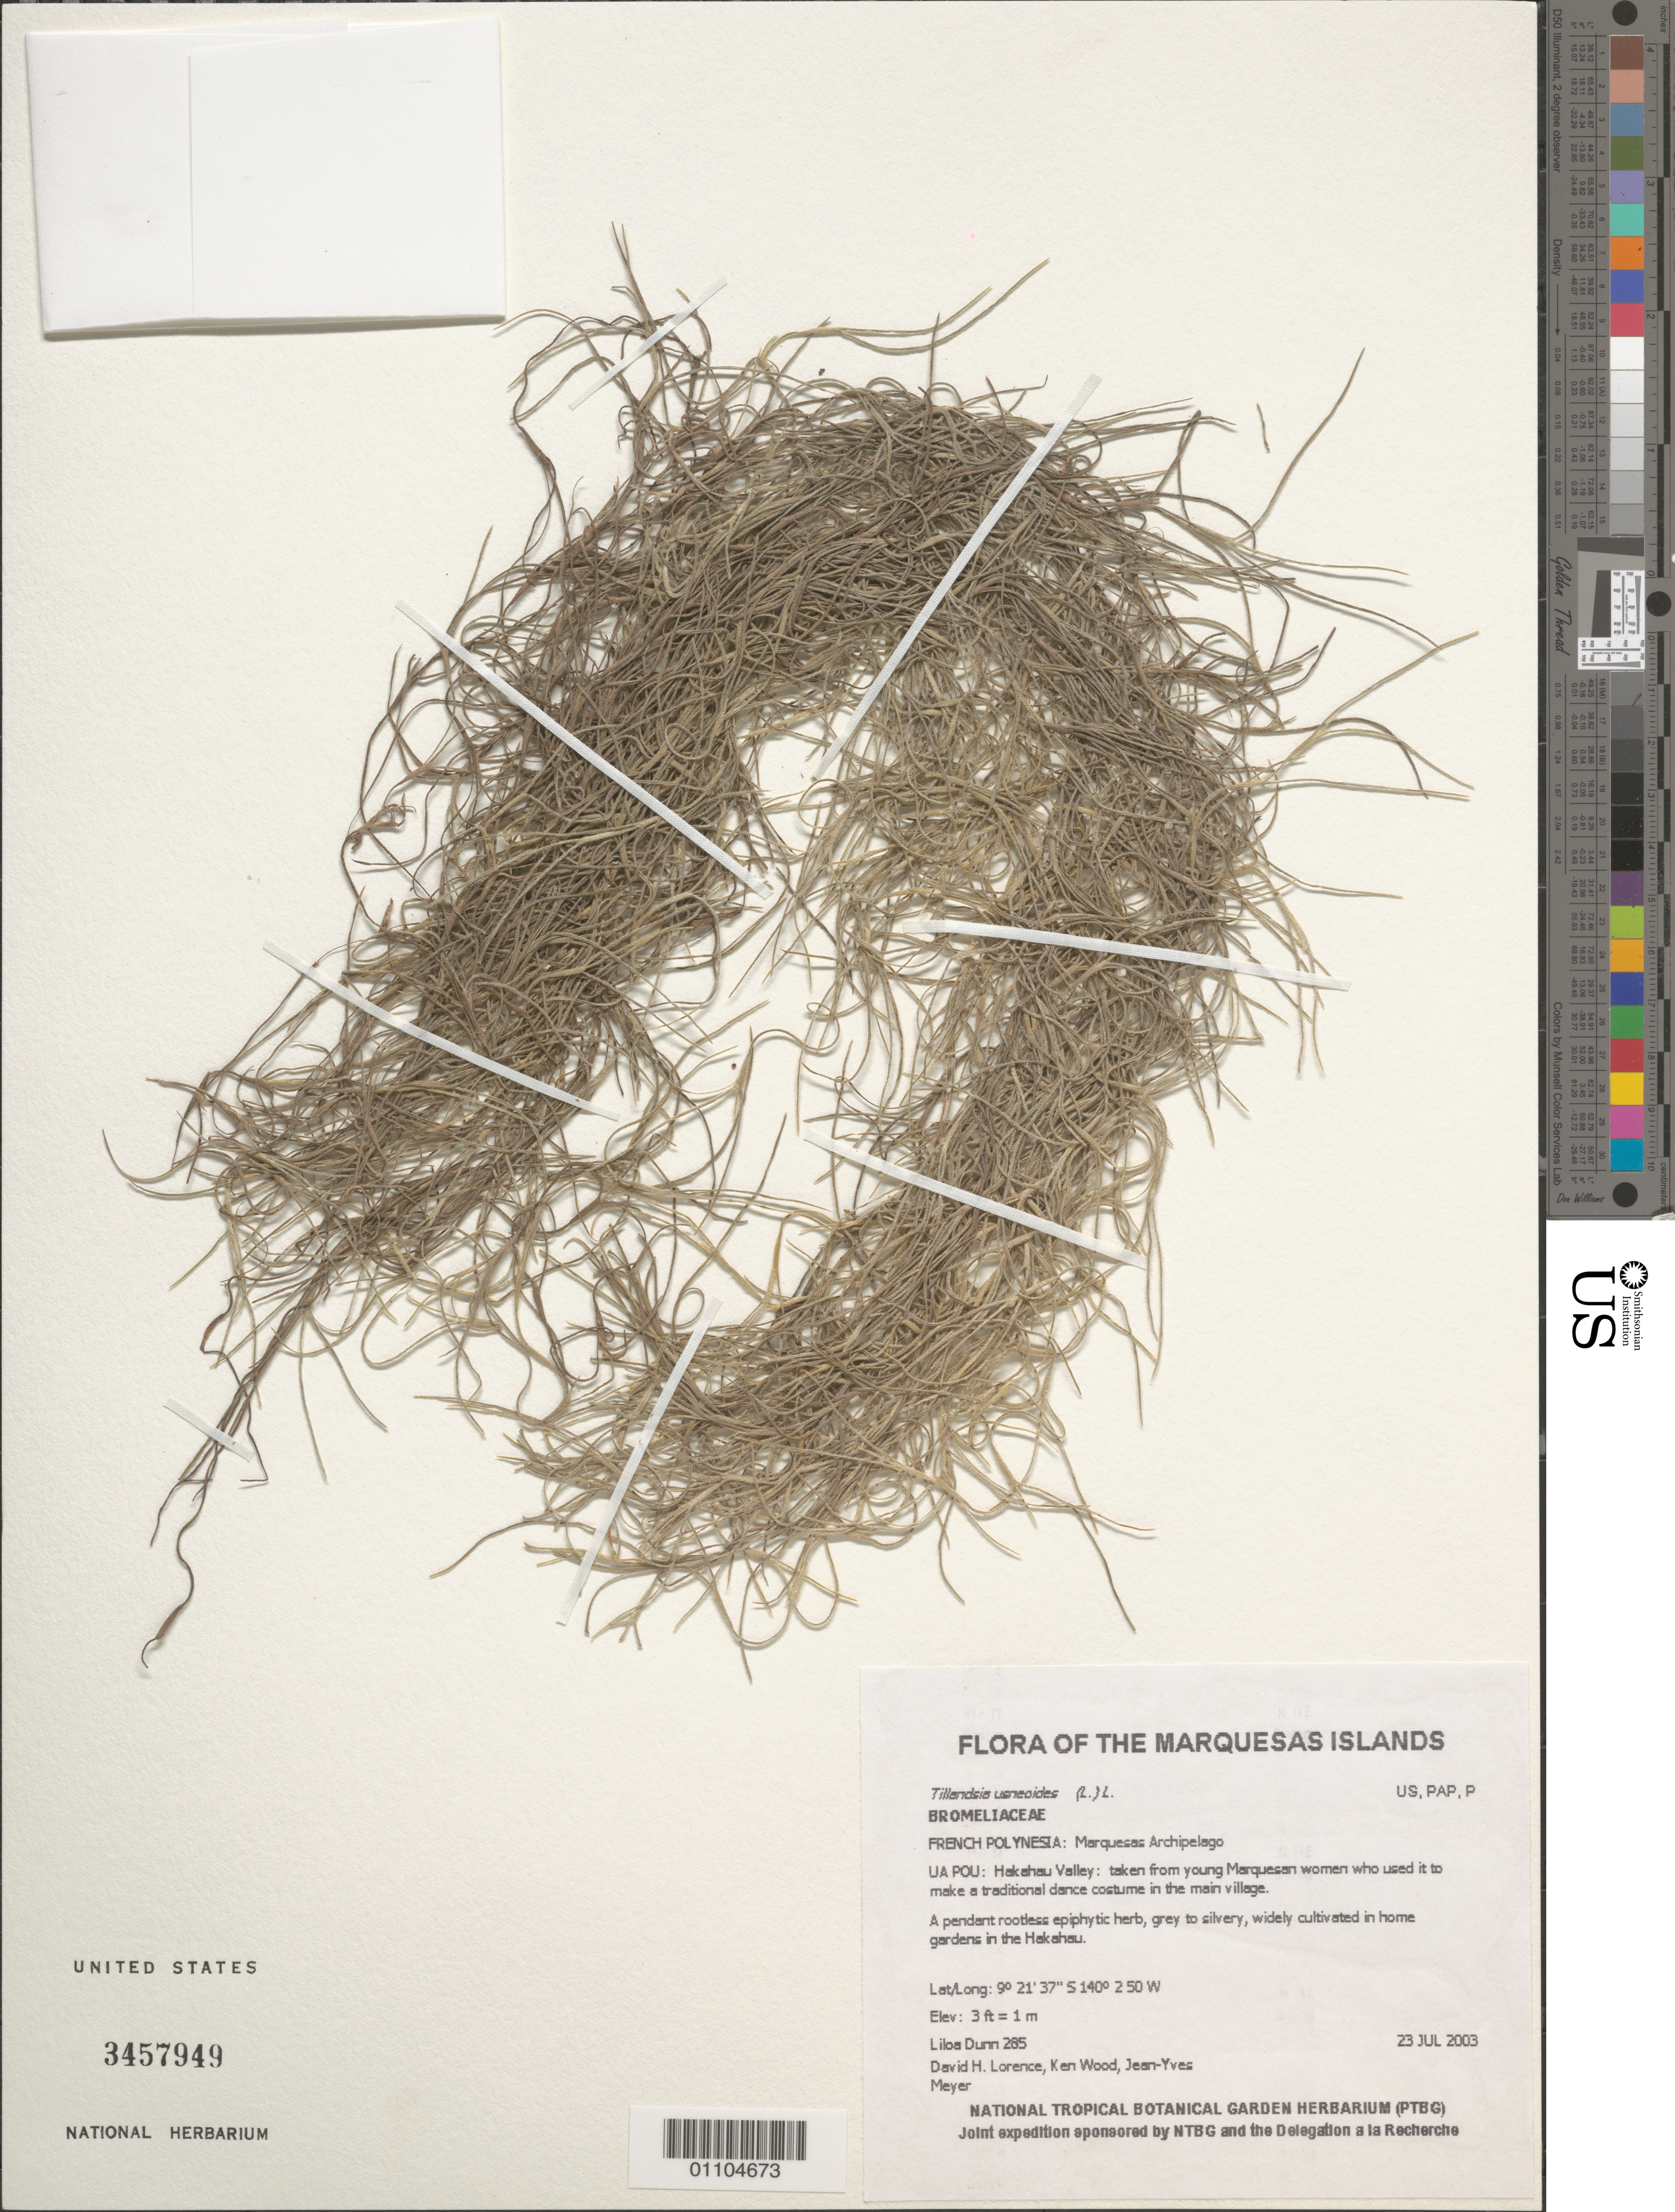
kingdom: Plantae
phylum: Tracheophyta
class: Liliopsida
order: Poales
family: Bromeliaceae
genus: Tillandsia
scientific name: Tillandsia usneoides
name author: (L.) L.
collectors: L. Dunn, D. Lorence, K. R. Wood & J.-Y. Meyer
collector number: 285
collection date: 2003-07-23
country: French Polynesia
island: Ua Pou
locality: Hakahau Valley: taken from young Marquesan women who used it to make a traditional dance costume in the main village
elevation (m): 1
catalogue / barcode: US 3457949